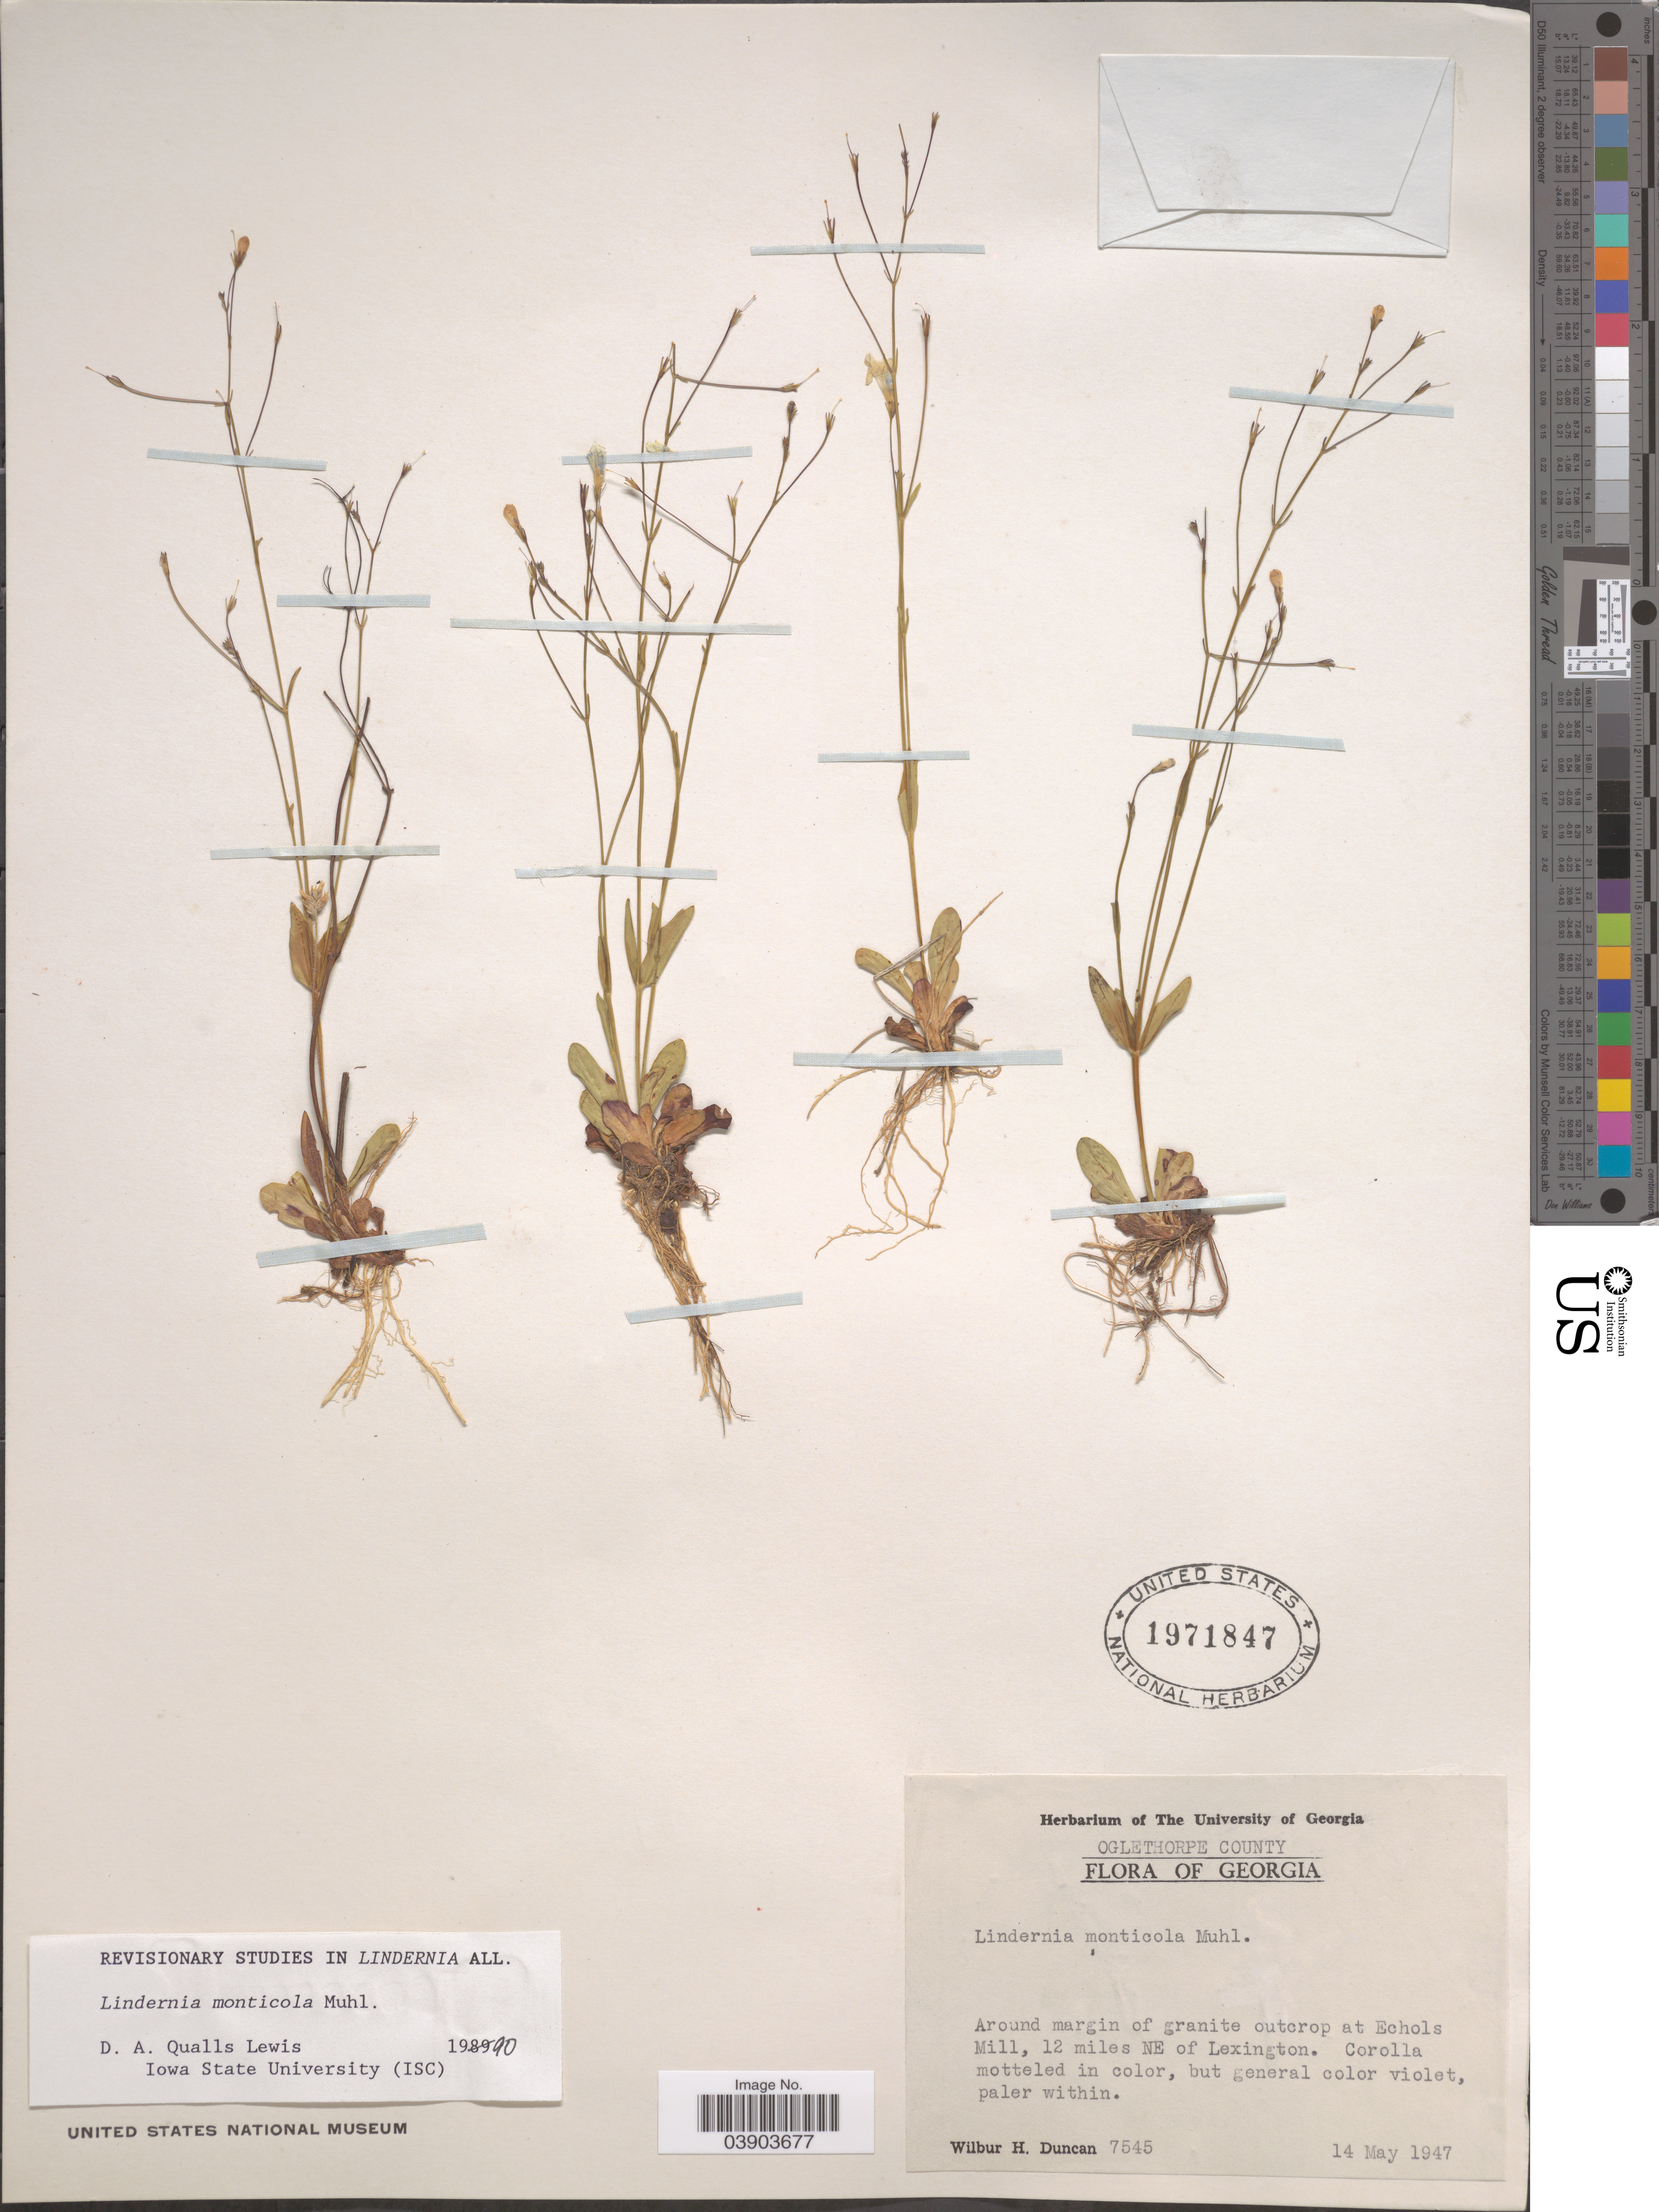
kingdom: Plantae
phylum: Tracheophyta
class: Magnoliopsida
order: Lamiales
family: Linderniaceae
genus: Lindernia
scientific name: Lindernia monticola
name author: Nutt.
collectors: W. H. Duncan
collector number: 7545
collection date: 1947-05-14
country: United States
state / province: Georgia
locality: Oglethorpe County. Around margin of granite outcrop at Echols Mill, 12 miles NE of Lexington.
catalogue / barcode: US 1971847